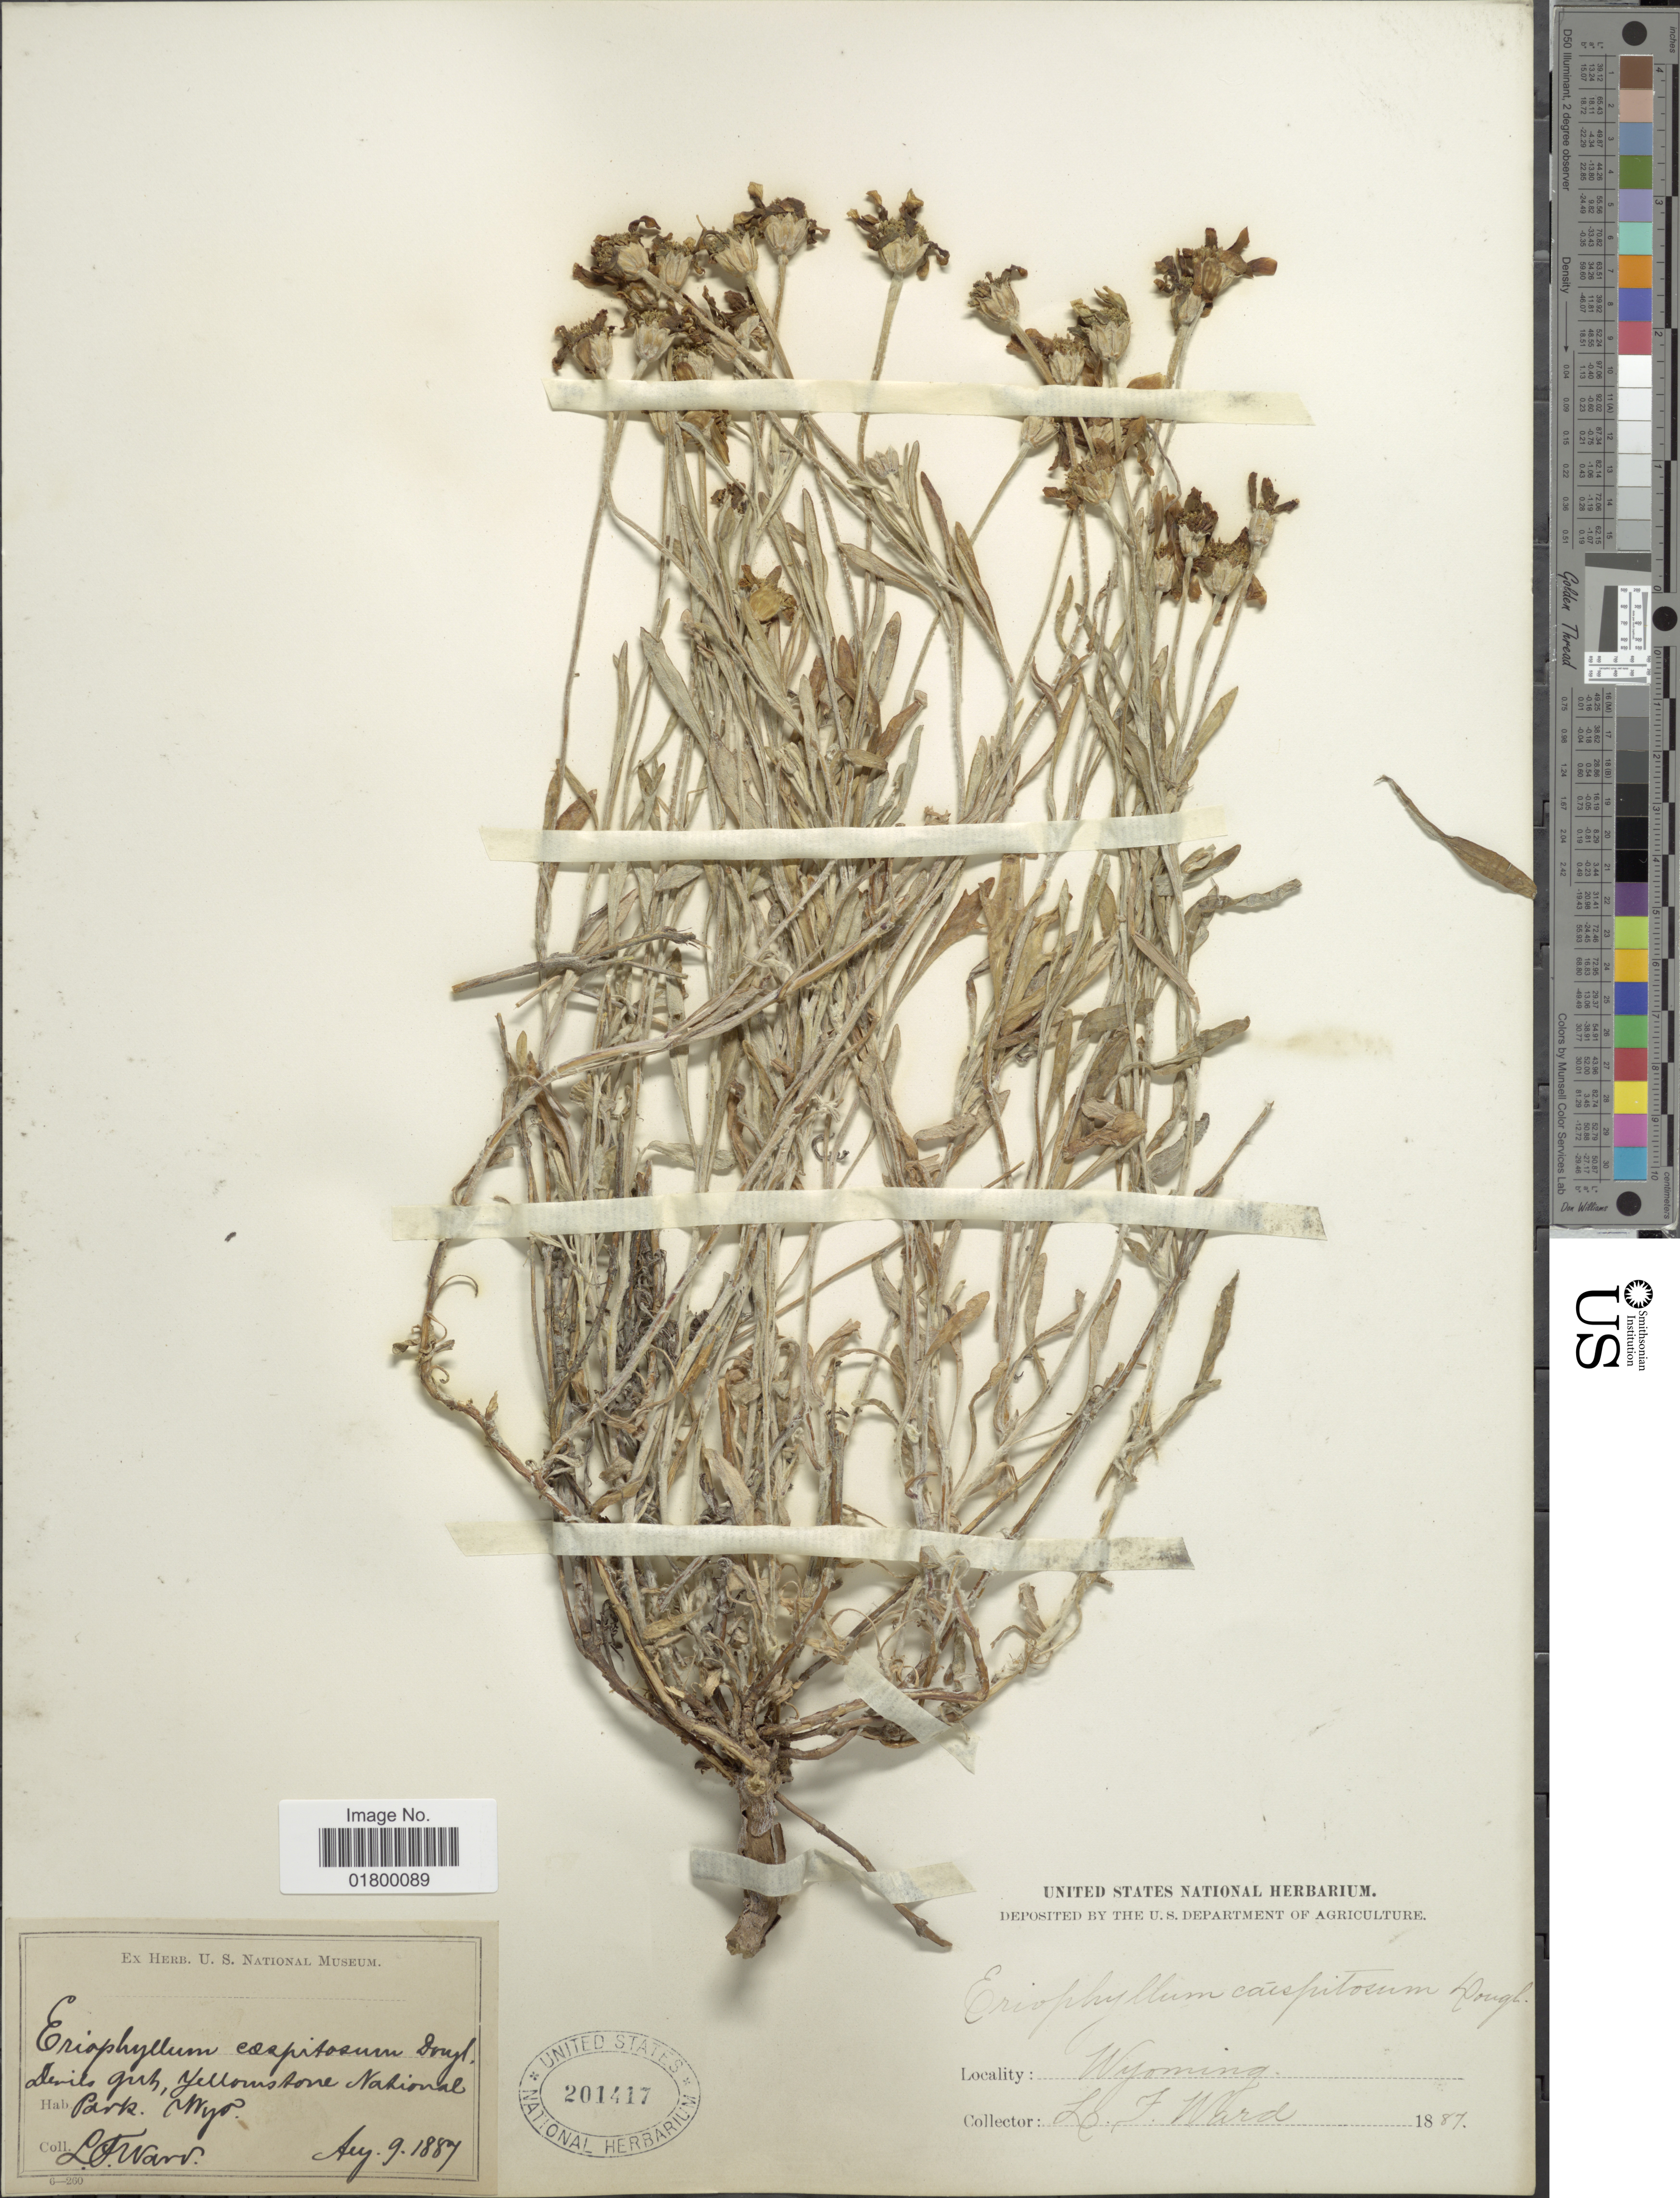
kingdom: Plantae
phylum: Tracheophyta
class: Magnoliopsida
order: Asterales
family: Asteraceae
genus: Eriophyllum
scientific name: Eriophyllum integrifolium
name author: (Hook.) Greene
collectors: L. Ward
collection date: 1887-08-09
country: United States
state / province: Wyoming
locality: Yellowstone National Park, Wyo.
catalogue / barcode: US 201417